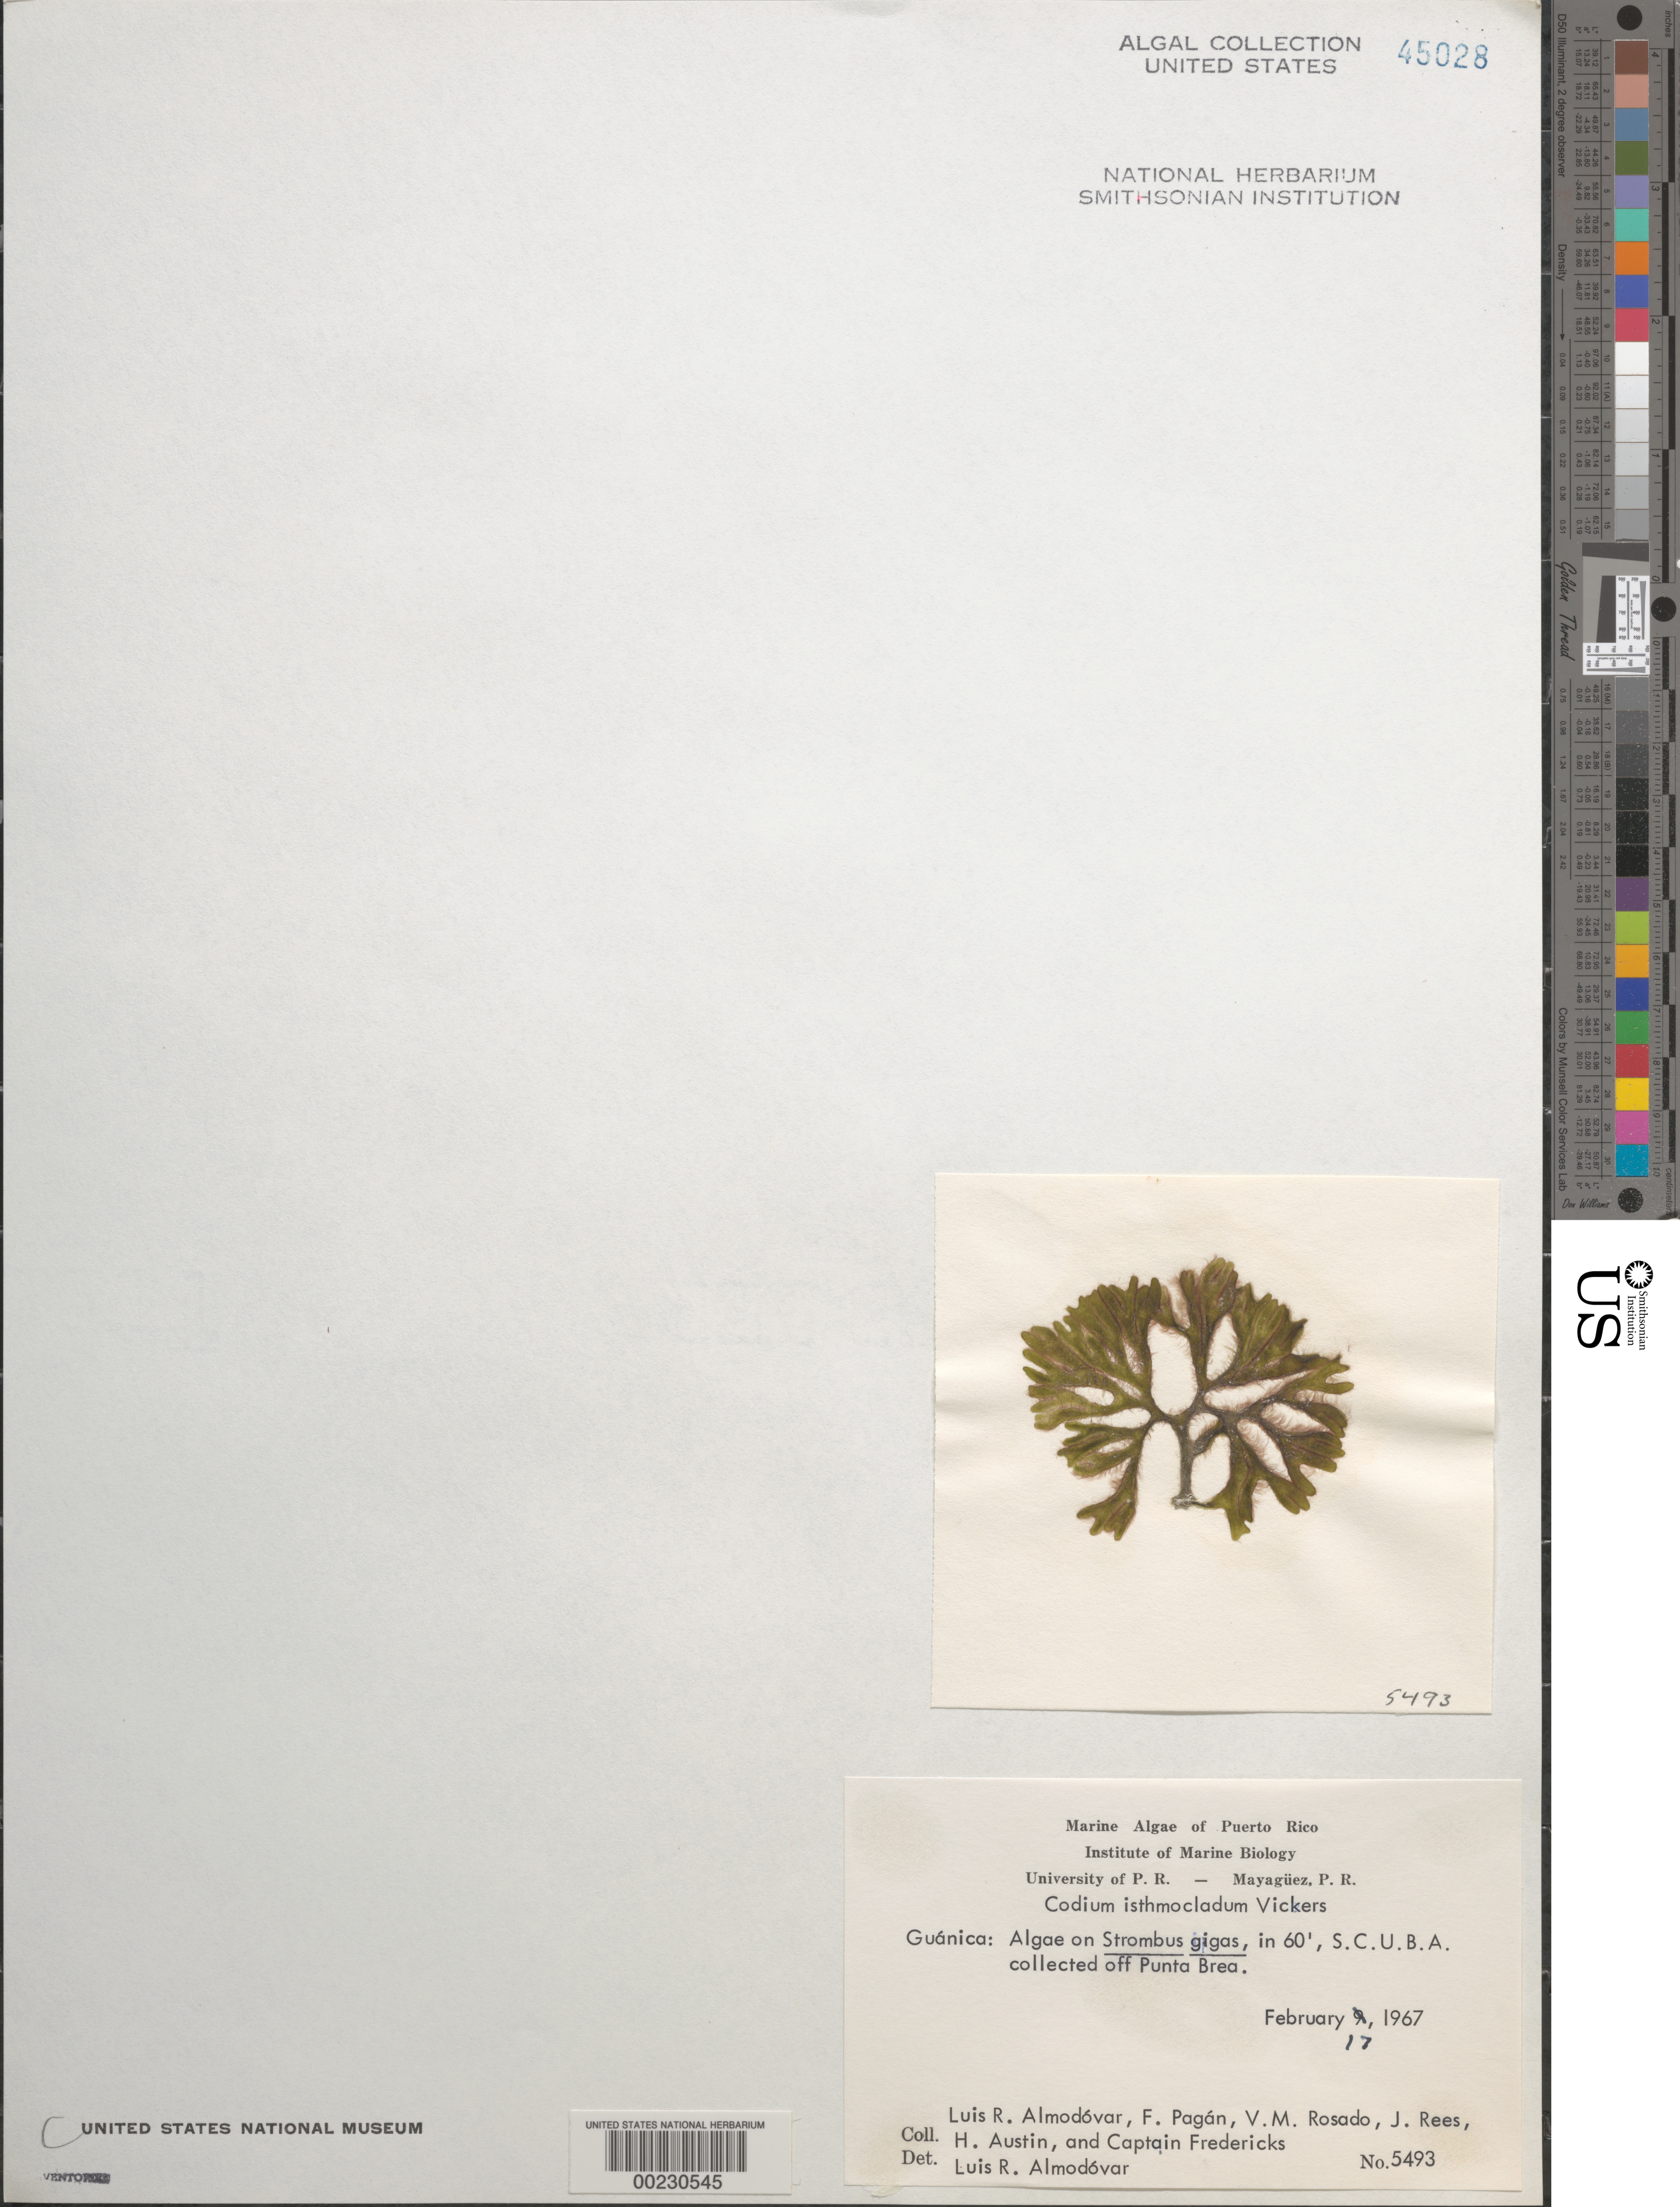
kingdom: Plantae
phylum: Chlorophyta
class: Ulvophyceae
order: Bryopsidales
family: Codiaceae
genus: Codium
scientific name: Codium isthmocladum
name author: Vickers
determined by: Almodovar, L. R.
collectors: L. Almodovar, F. Pagan, V. Rosado, J. Rees, H. Austin & C. Fredericks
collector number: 5493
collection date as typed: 17 Feb 1967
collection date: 1967-02-17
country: Puerto Rico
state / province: Guanica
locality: Off Punta Brea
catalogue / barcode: US 45028